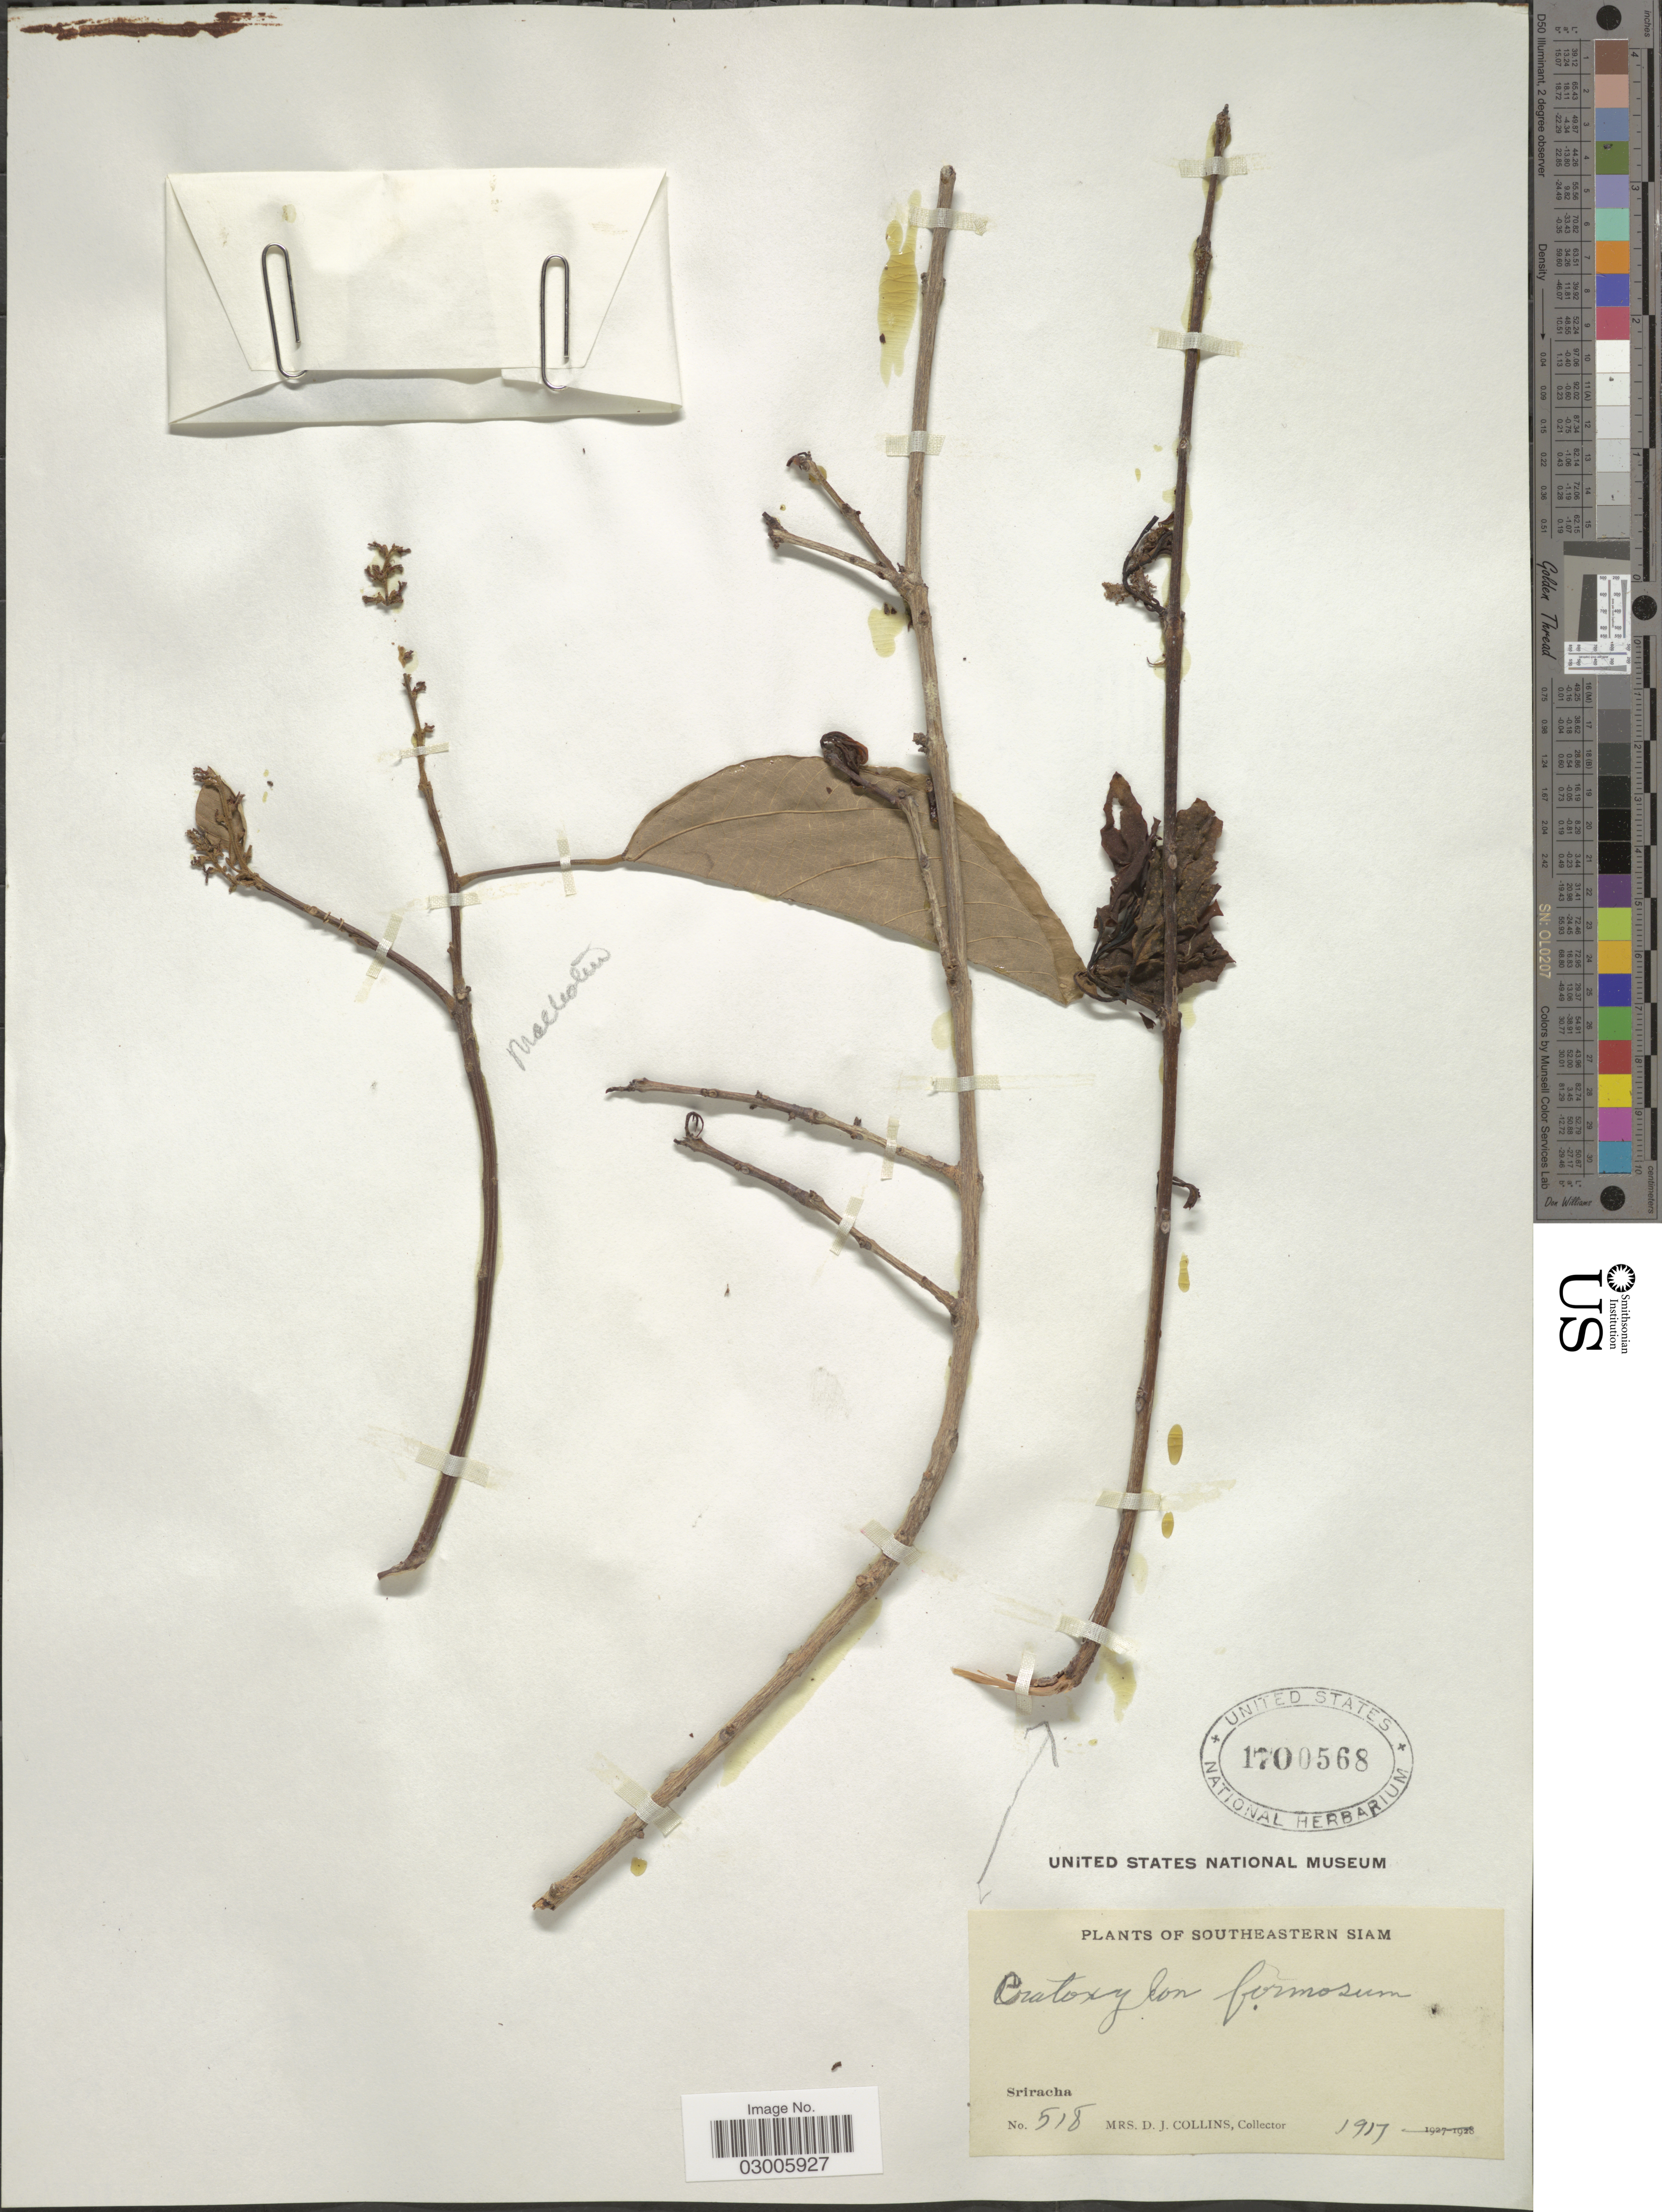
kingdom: Plantae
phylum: Tracheophyta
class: Magnoliopsida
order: Malpighiales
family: Hypericaceae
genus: Cratoxylum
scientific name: Cratoxylum formosum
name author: (Jack) Benth. & Hook. f. ex Dyer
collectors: Mrs. D. J. Collins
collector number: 518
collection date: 1917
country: Thailand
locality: Southeastern Siam. Sriracha.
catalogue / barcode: US 1700568